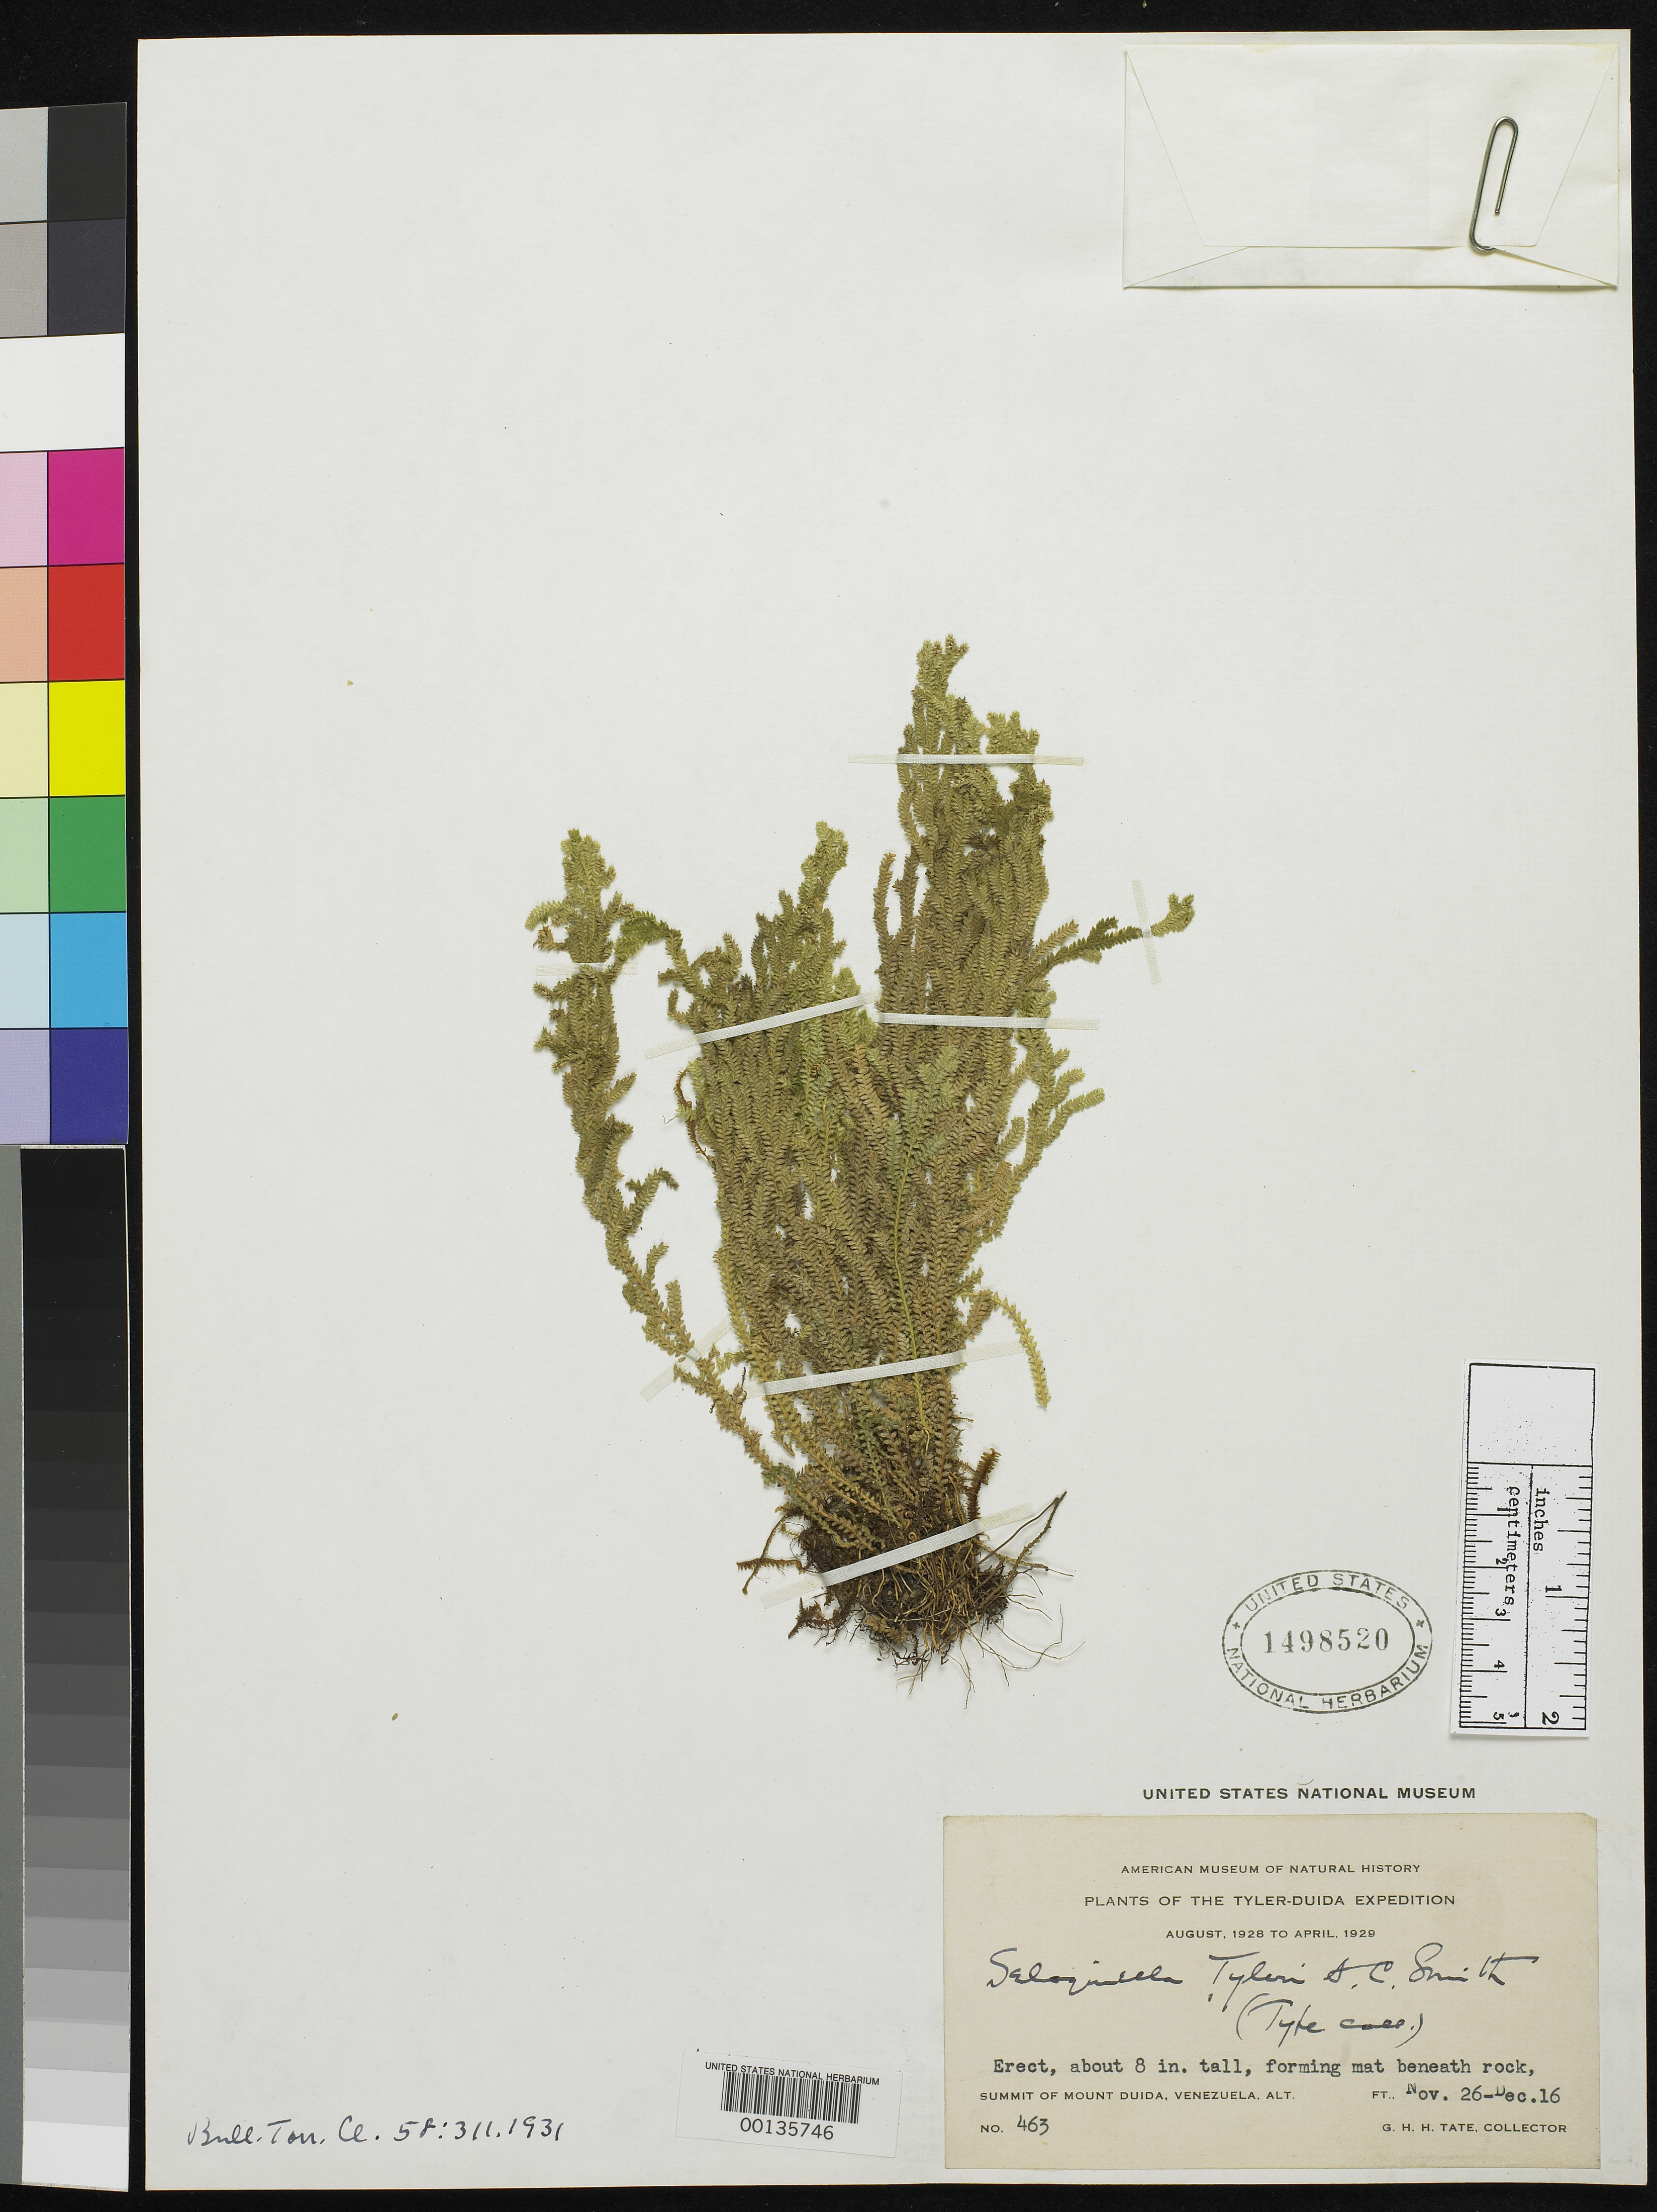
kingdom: Plantae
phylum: Tracheophyta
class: Lycopodiopsida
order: Selaginellales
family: Selaginellaceae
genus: Selaginella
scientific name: Selaginella tyleri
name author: A.C. Sm.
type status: Type Collection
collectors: G. H. H.Tate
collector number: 463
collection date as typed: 26 Nov 1928 to 16 Dec 1928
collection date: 1928-11-26/1928-12-16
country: Venezuela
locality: Summit of Mount Duida.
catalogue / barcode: US 1498520